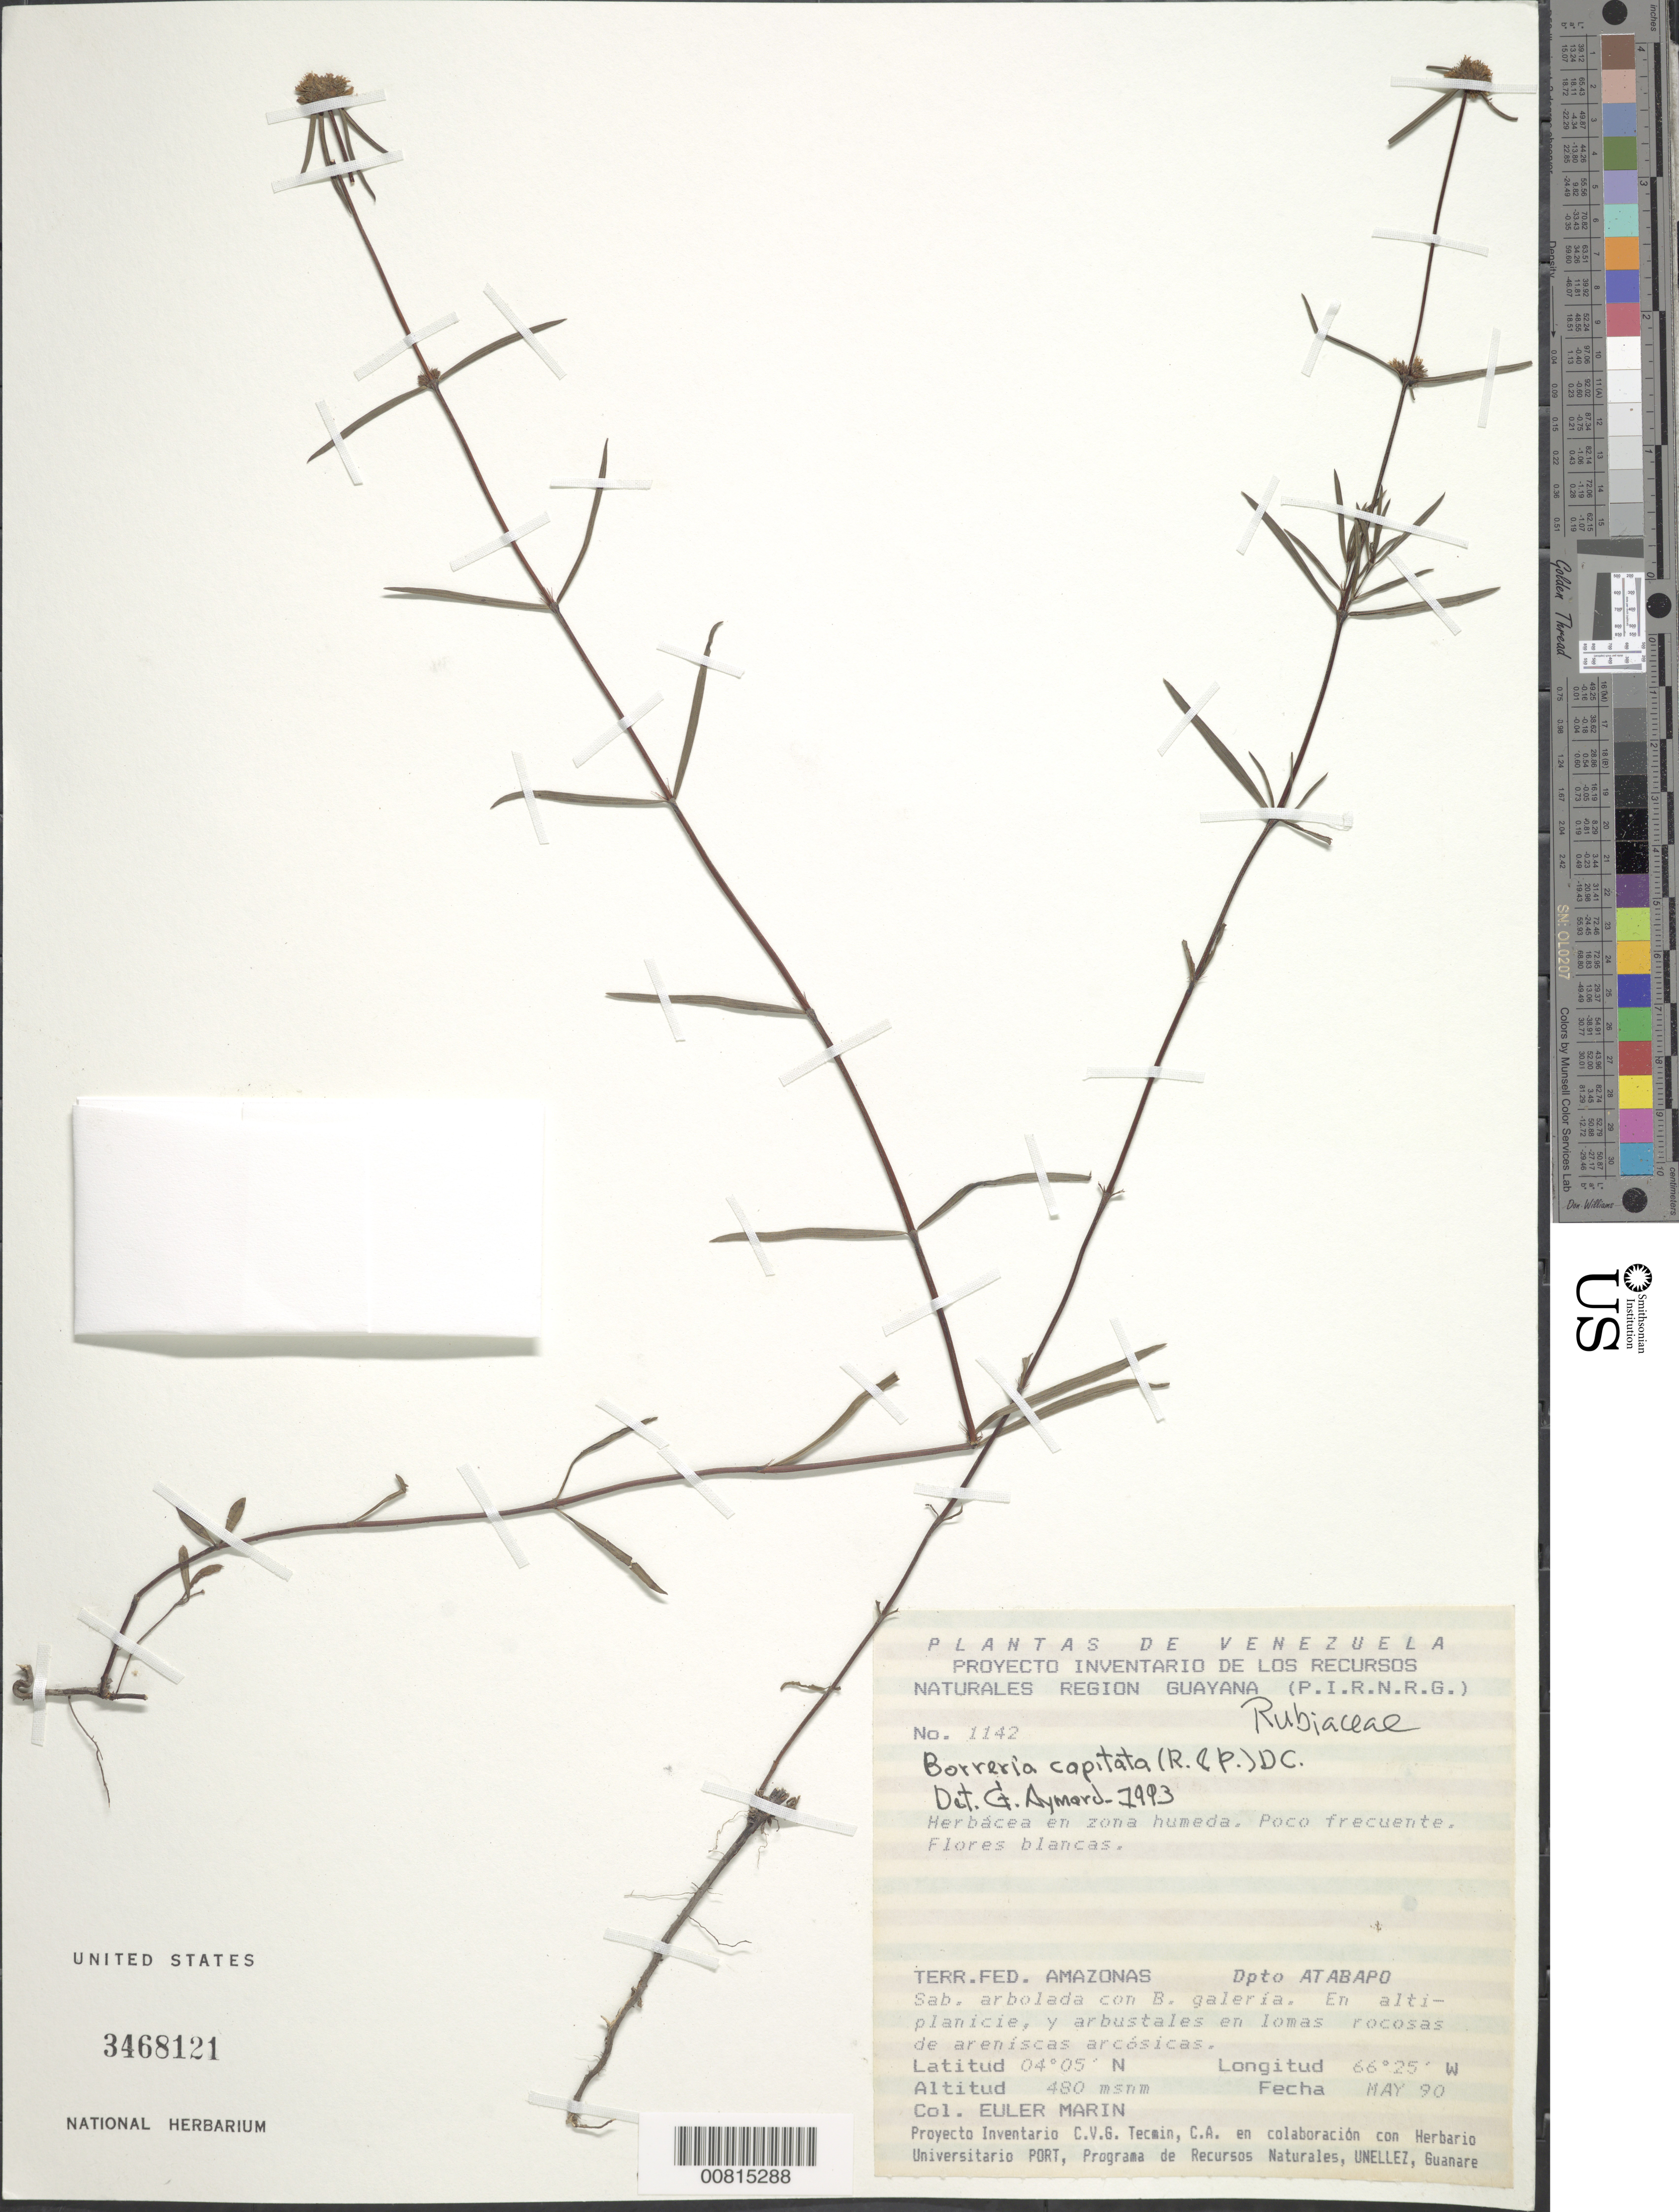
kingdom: Plantae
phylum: Tracheophyta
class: Magnoliopsida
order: Gentianales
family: Rubiaceae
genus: Borreria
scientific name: Borreria capitata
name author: (Ruiz & Pav.) DC.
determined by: Aymard C., G. A., (PORT), Univ. Nac. Exp. de los Llanos Ezequiel Zamora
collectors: E. Marin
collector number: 1142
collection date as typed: May-90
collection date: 1990-05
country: Venezuela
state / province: Amazonas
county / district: Atabapo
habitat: Sabana arbolada con B. galeria; altiplanicie y arbustales en lomas rocosas de areniscas arcosicas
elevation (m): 480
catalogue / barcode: US 3468121